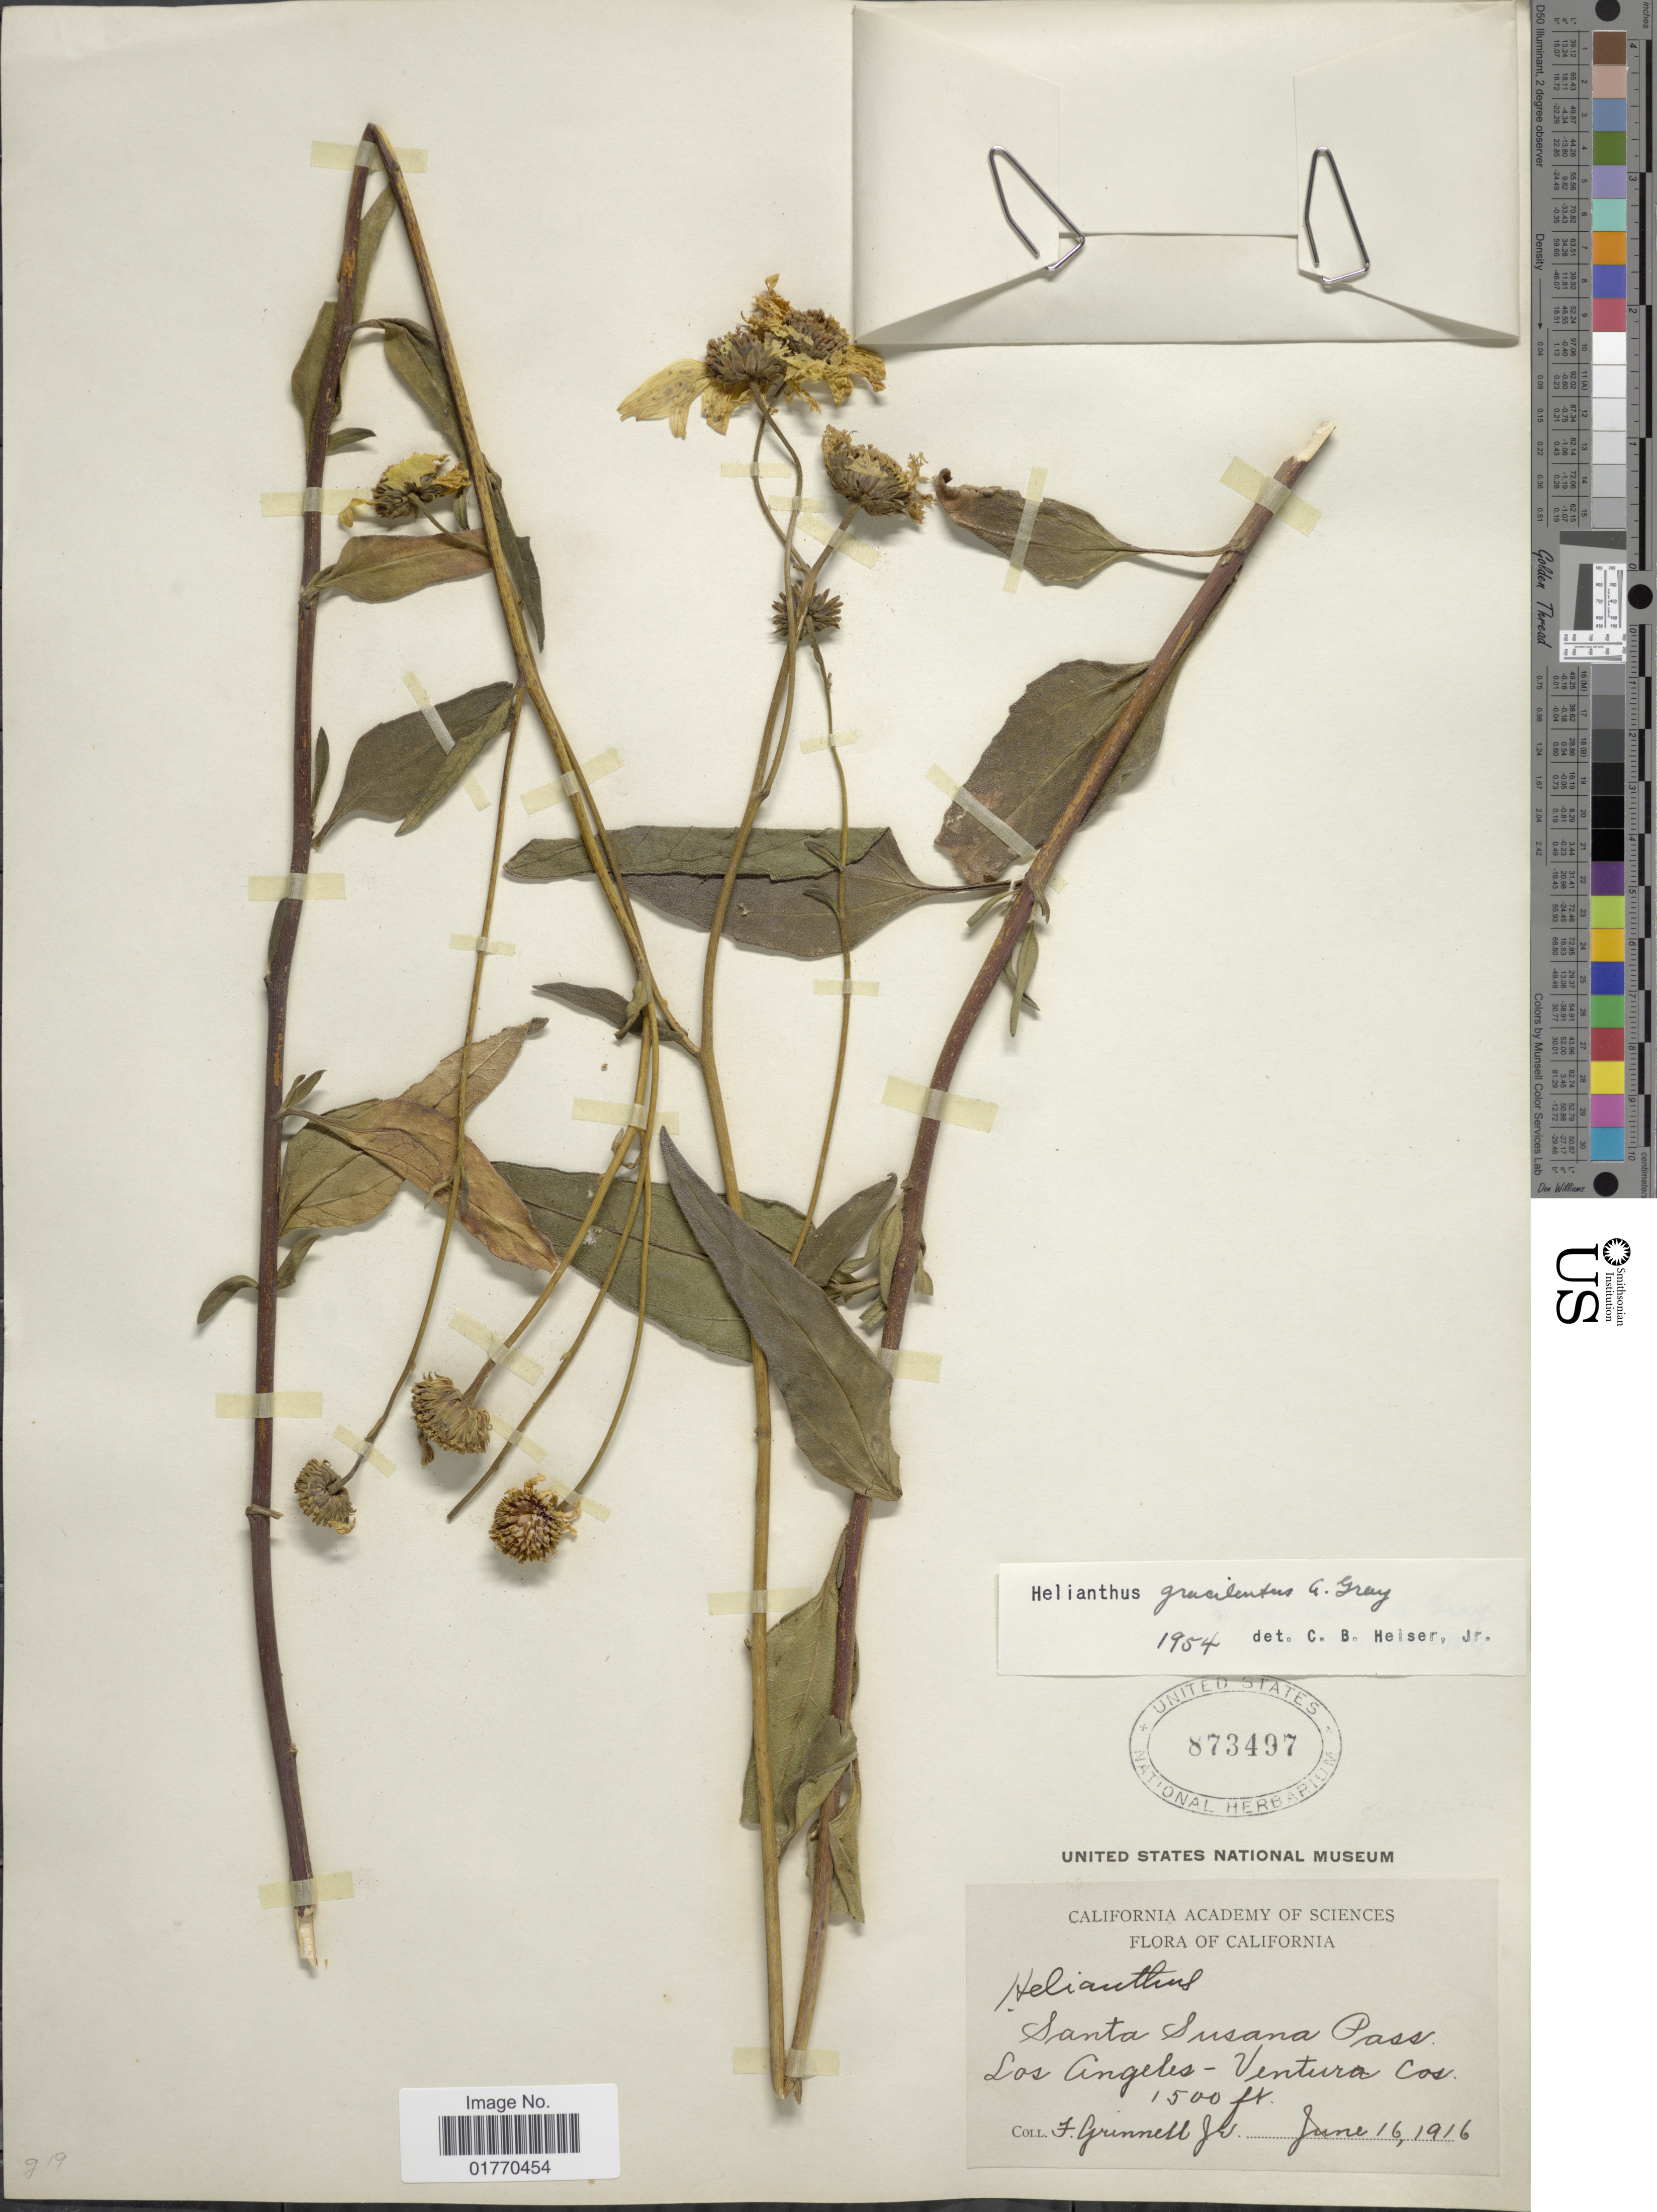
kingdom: Plantae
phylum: Tracheophyta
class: Magnoliopsida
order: Asterales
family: Asteraceae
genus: Helianthus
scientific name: Helianthus gracilentus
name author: A. Gray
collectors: F. Grinnell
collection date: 1916-06-16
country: United States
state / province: California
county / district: Ventura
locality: Santa Susana Pass, Los Angles - Ventura Cos.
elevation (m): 457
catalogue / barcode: US 873497